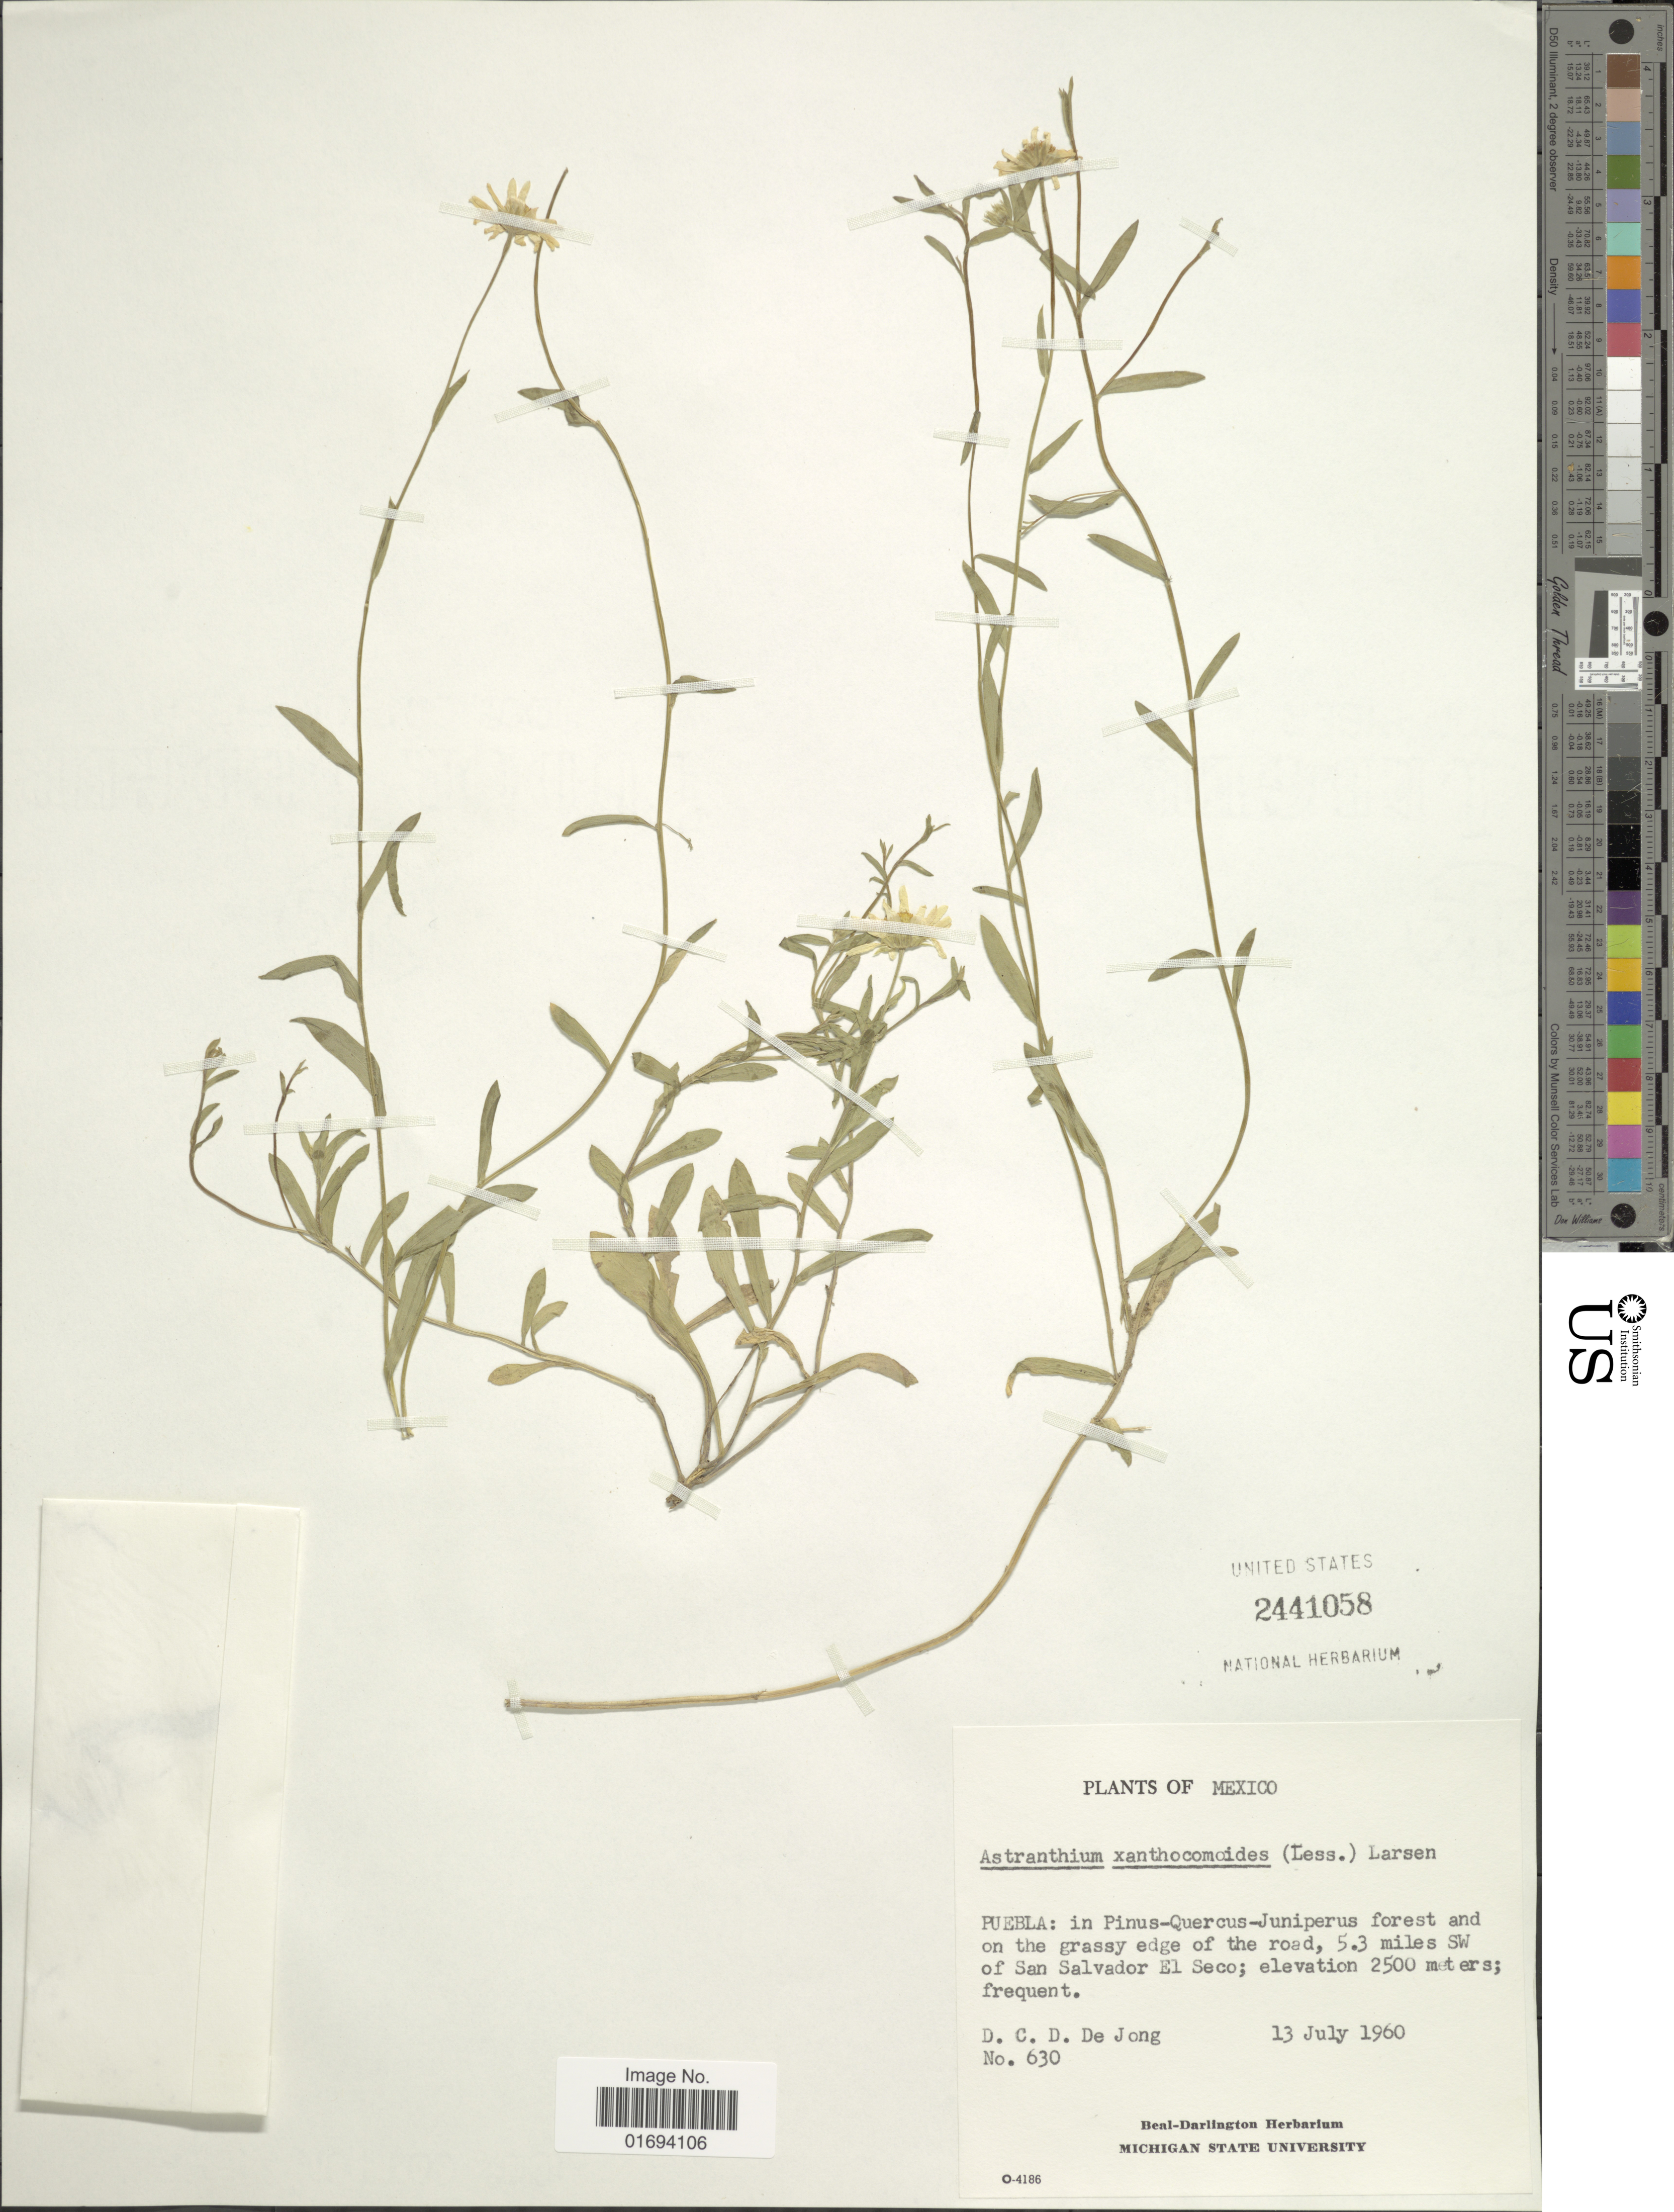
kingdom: Plantae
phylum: Tracheophyta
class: Magnoliopsida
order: Asterales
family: Asteraceae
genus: Astranthium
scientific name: Astranthium xanthocomoides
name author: (Less.) Larsen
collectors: D. De Jong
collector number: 630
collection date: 1960-07-13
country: Mexico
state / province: Puebla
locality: Mexico. Puebla: in Pinus-Quercus-Juniperus forest and on the grassy edge of the road, 5. 3 miles SW of San Salvador El Seco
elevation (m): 2500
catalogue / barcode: US 2441058